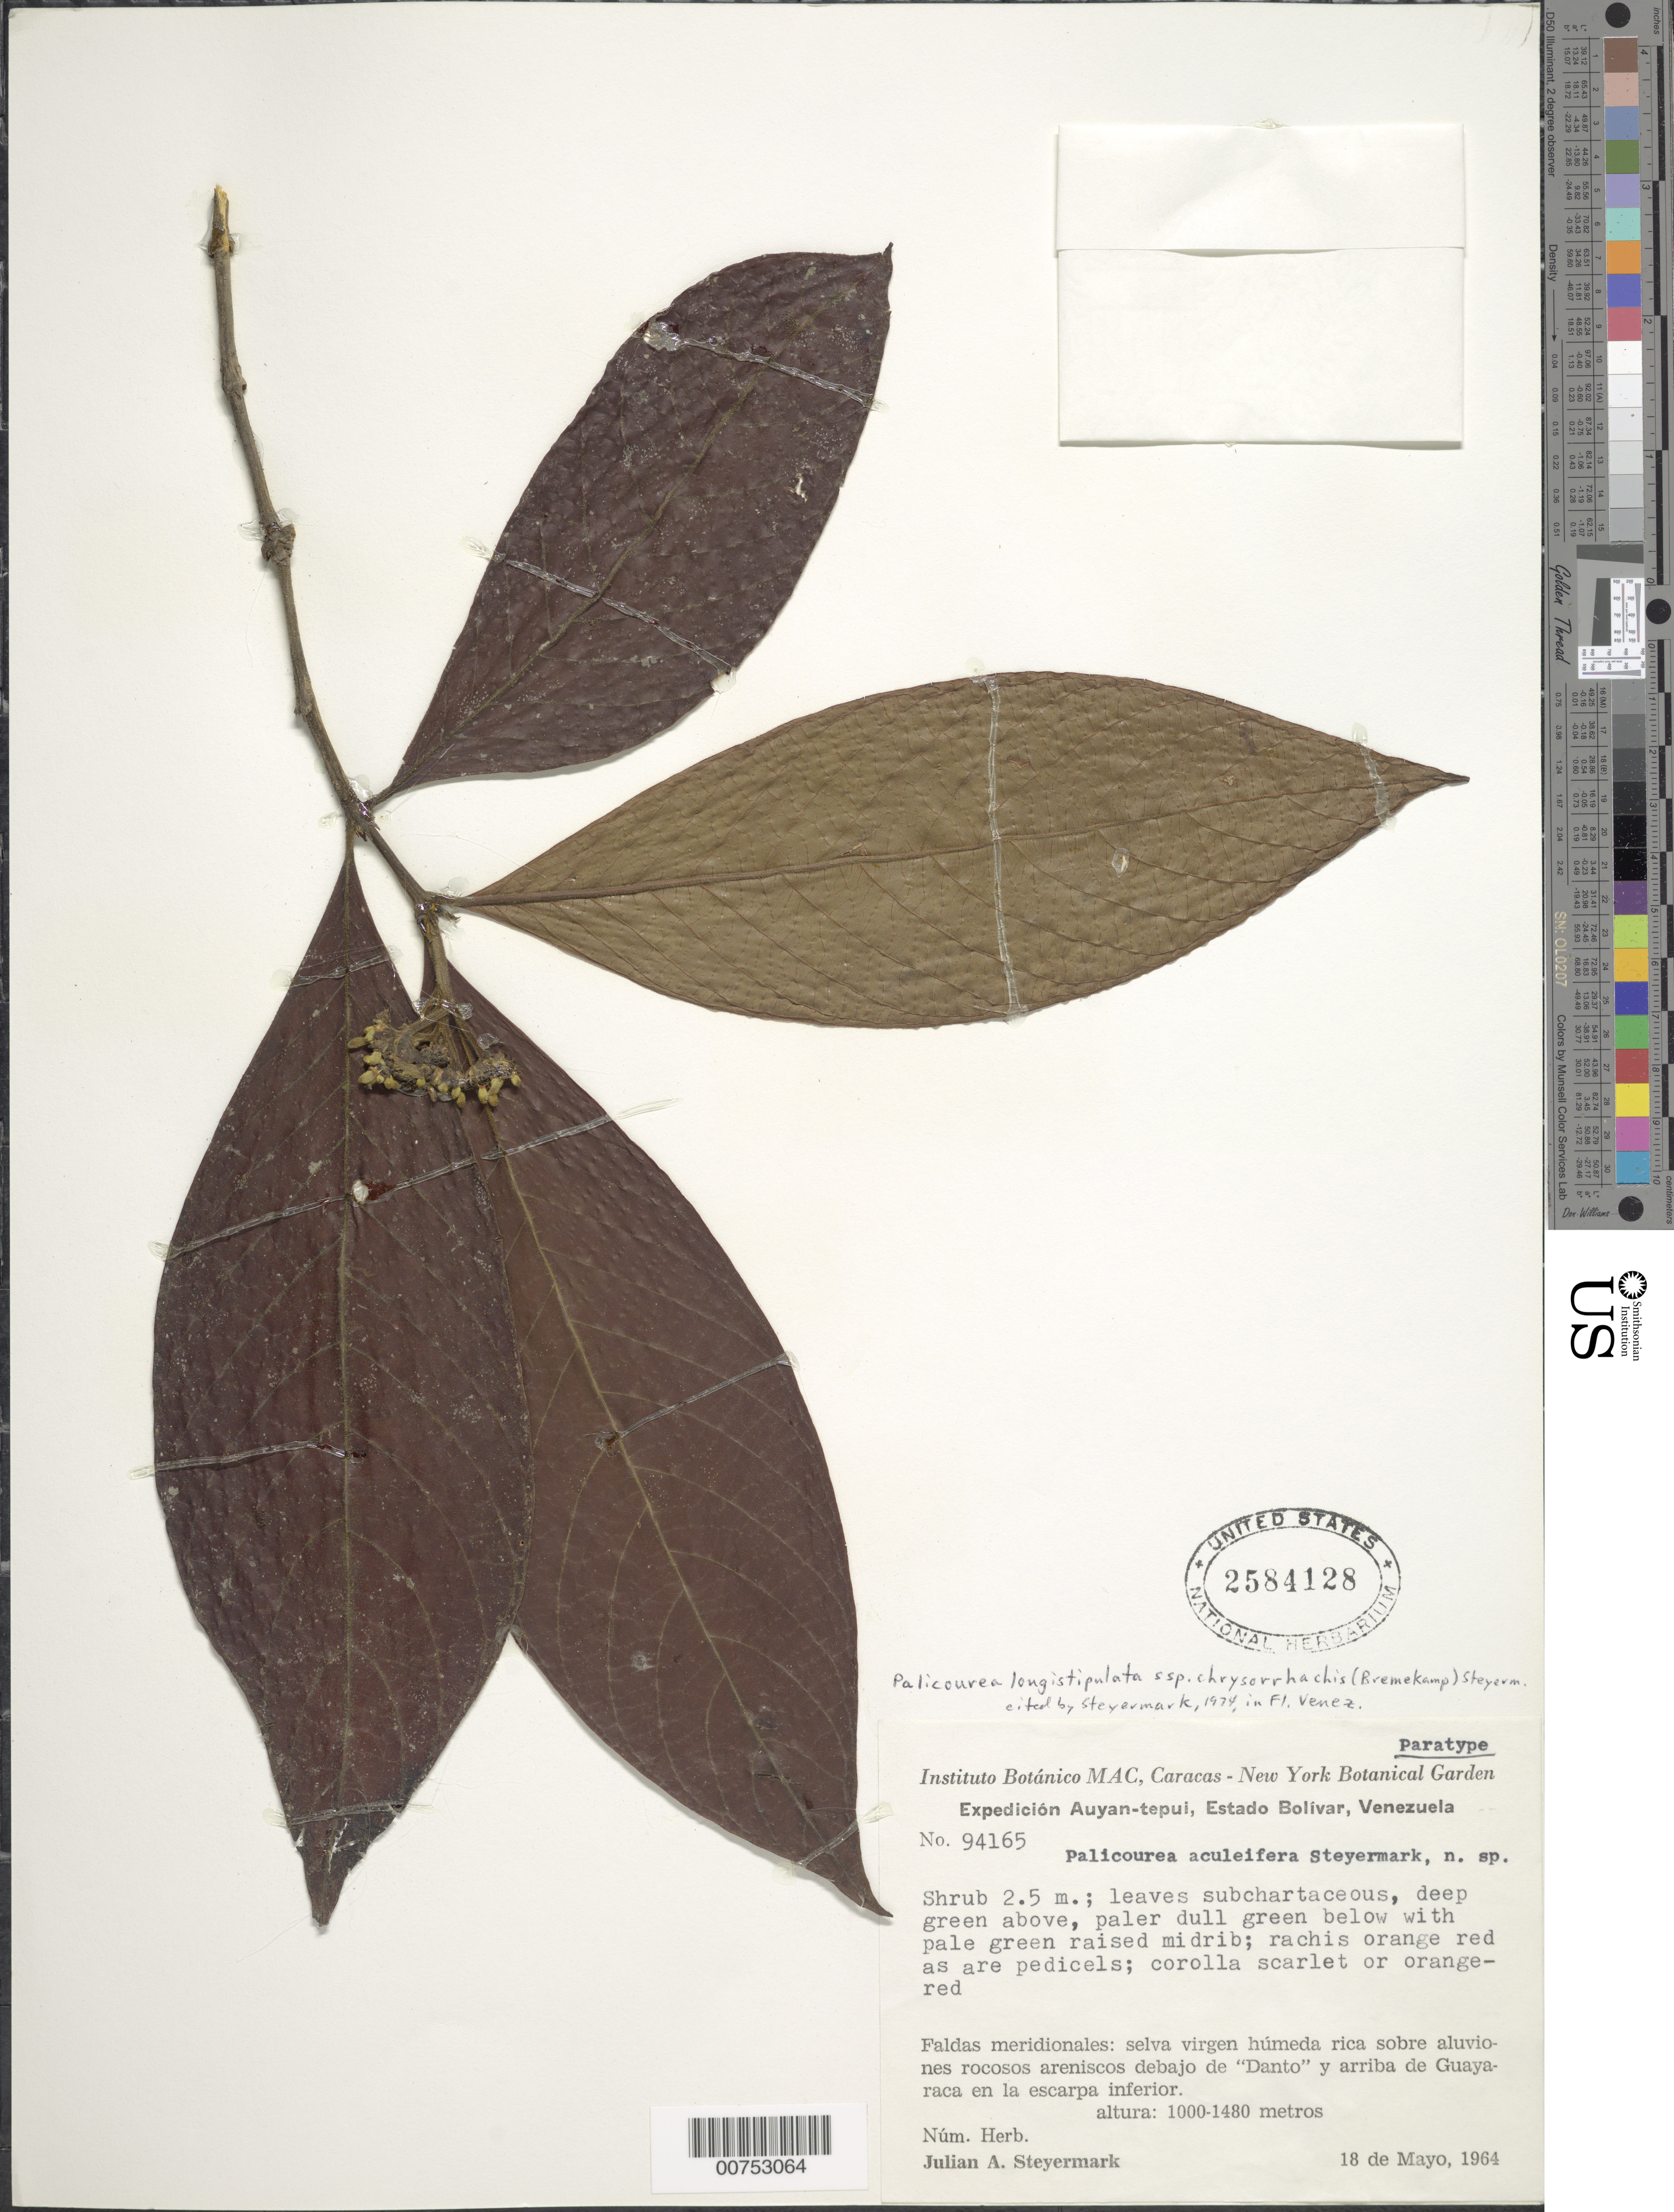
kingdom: Plantae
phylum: Tracheophyta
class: Magnoliopsida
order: Gentianales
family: Rubiaceae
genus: Palicourea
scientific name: Palicourea longistipulata subsp. chrysorrhachis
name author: (Müll. Arg.) Standl.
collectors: J. Steyermark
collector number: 94165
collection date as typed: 18-May-64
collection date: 1964-05-18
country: Venezuela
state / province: Bolívar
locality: Auyan-tepuí, debajo de "Danto" y arriba Guayaraca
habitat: Selva virgen húmeda rica sobre aluviones rocosos areniscos; en la escarpa inferior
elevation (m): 1000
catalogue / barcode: US 2584128